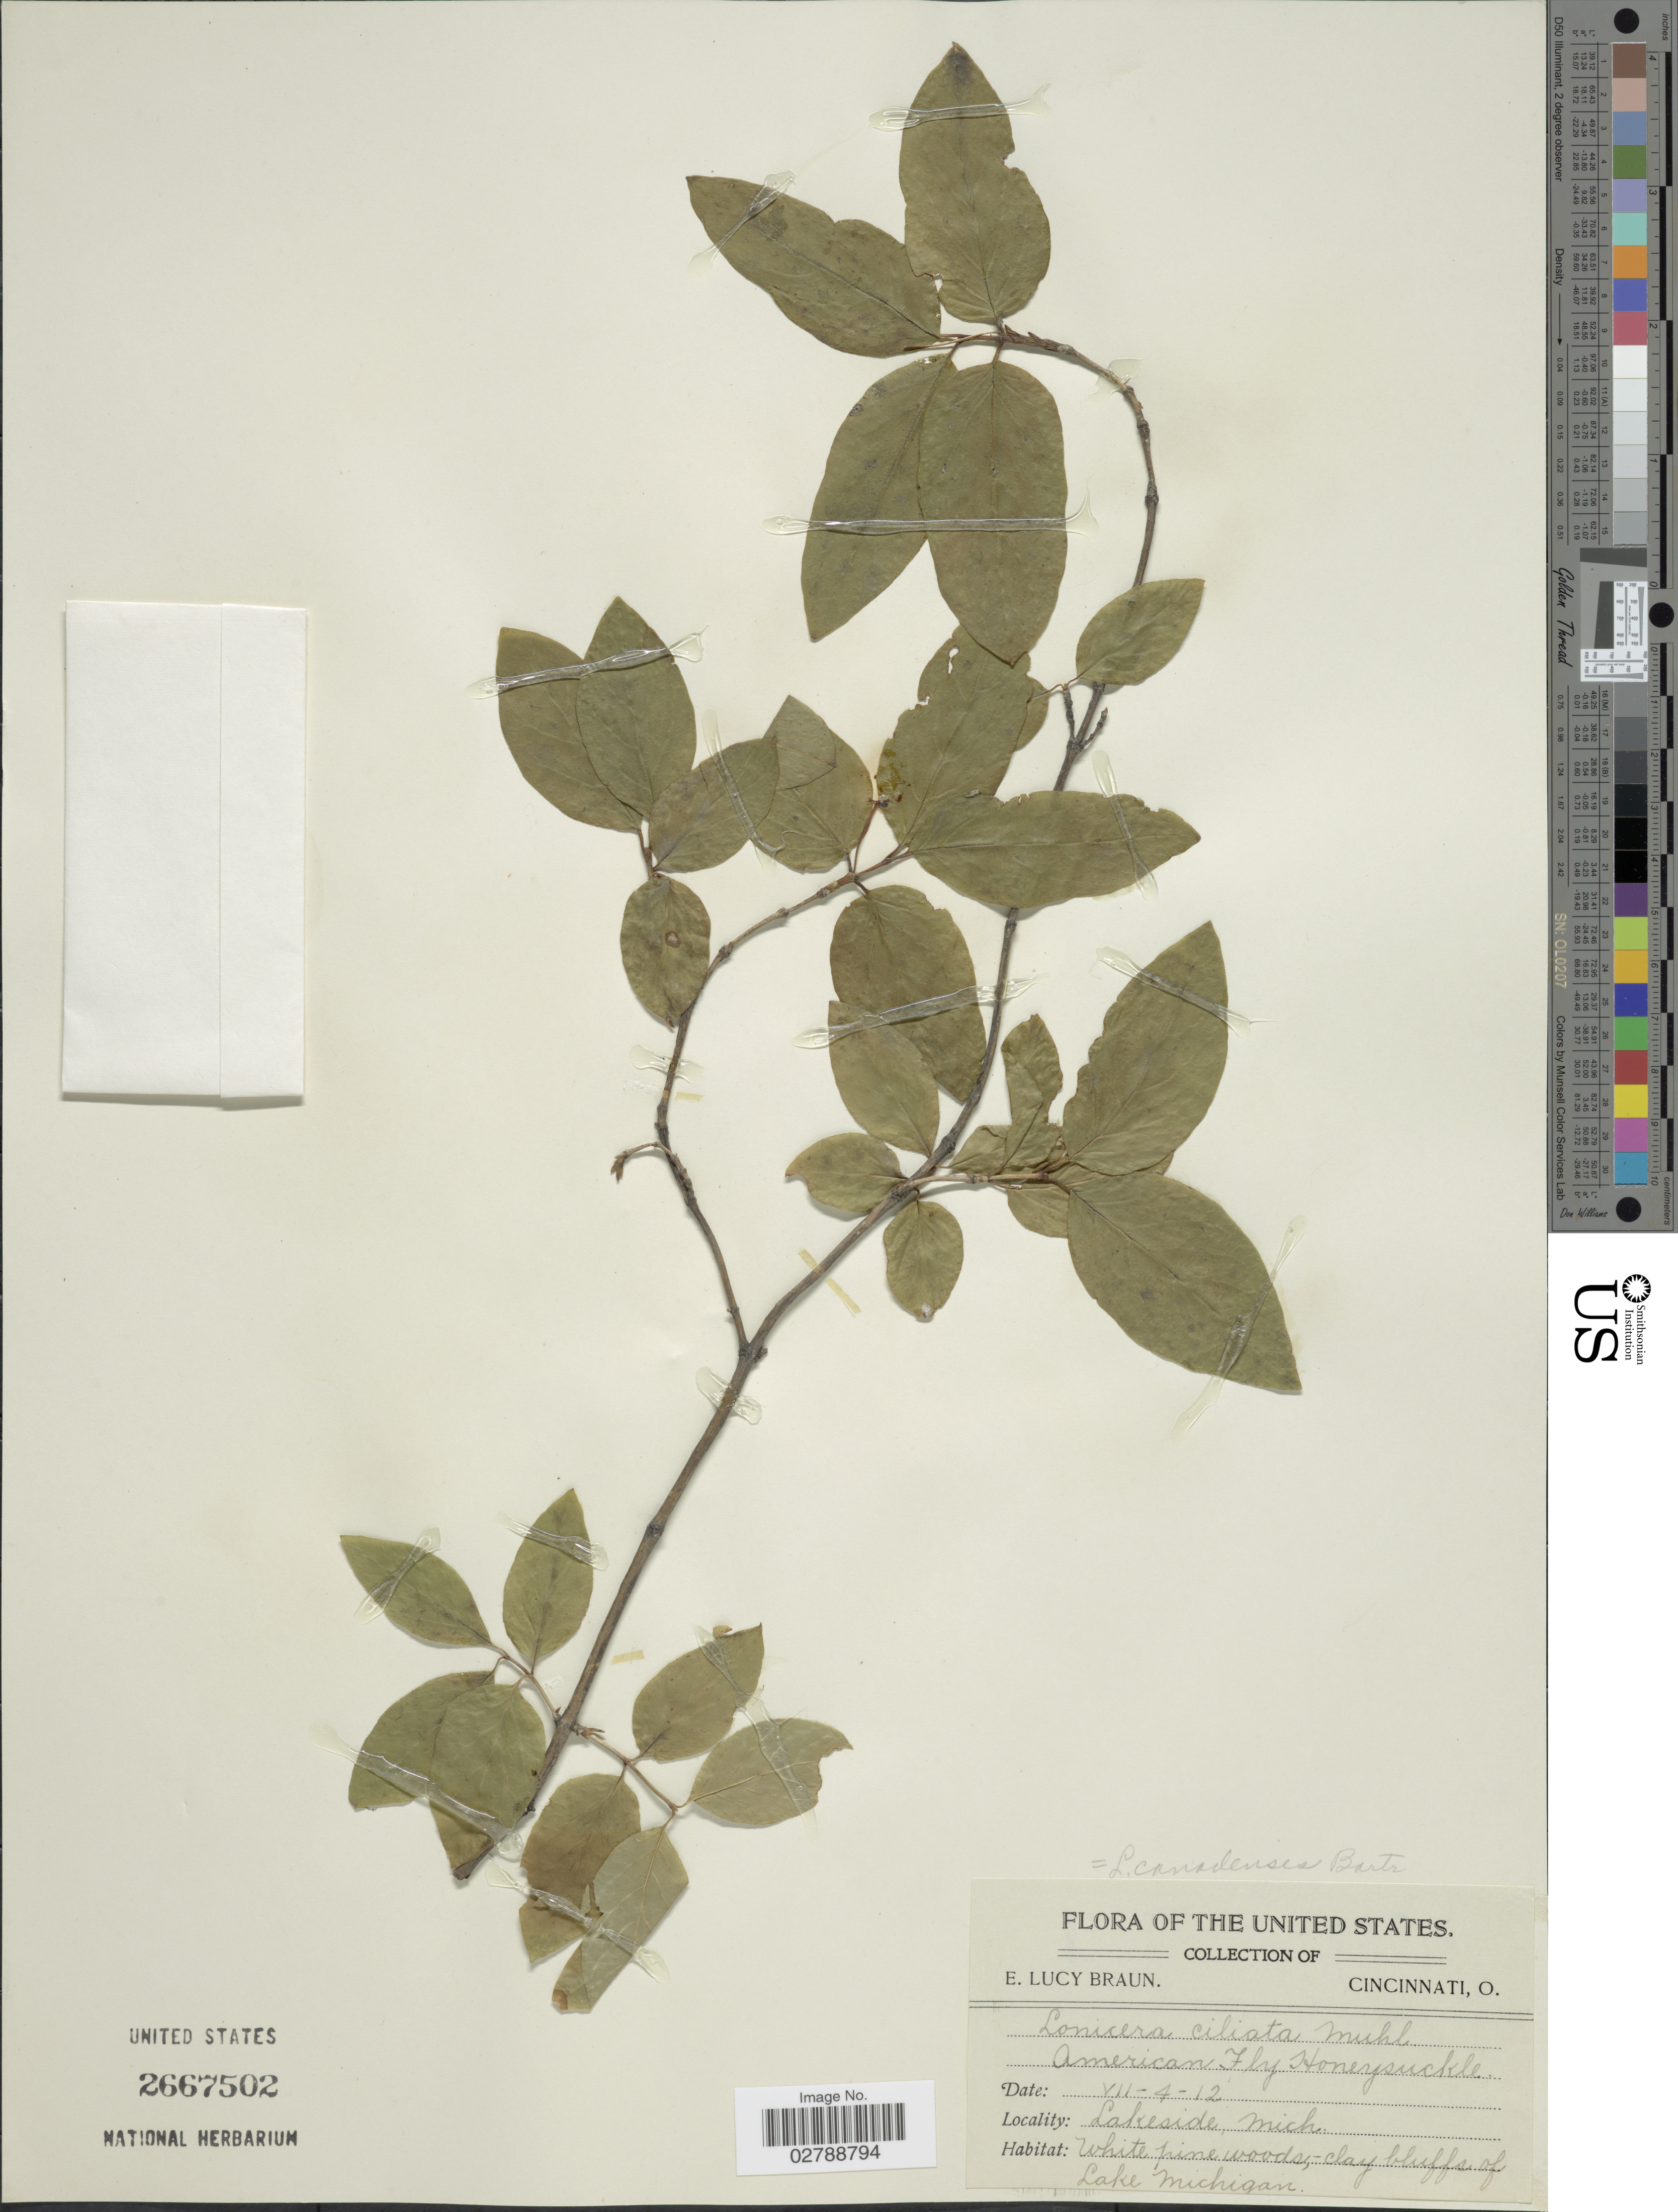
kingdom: Plantae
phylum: Tracheophyta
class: Magnoliopsida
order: Dipsacales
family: Caprifoliaceae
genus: Lonicera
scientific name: Lonicera canadensis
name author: Bartram & W. Bartram ex Marshall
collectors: E. L. Braun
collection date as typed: Transcribed d/m/y: 4/7/12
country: United States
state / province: Michigan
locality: Lakeside, Mich. clay bluffa of Lake Michigan.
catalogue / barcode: US 2667502